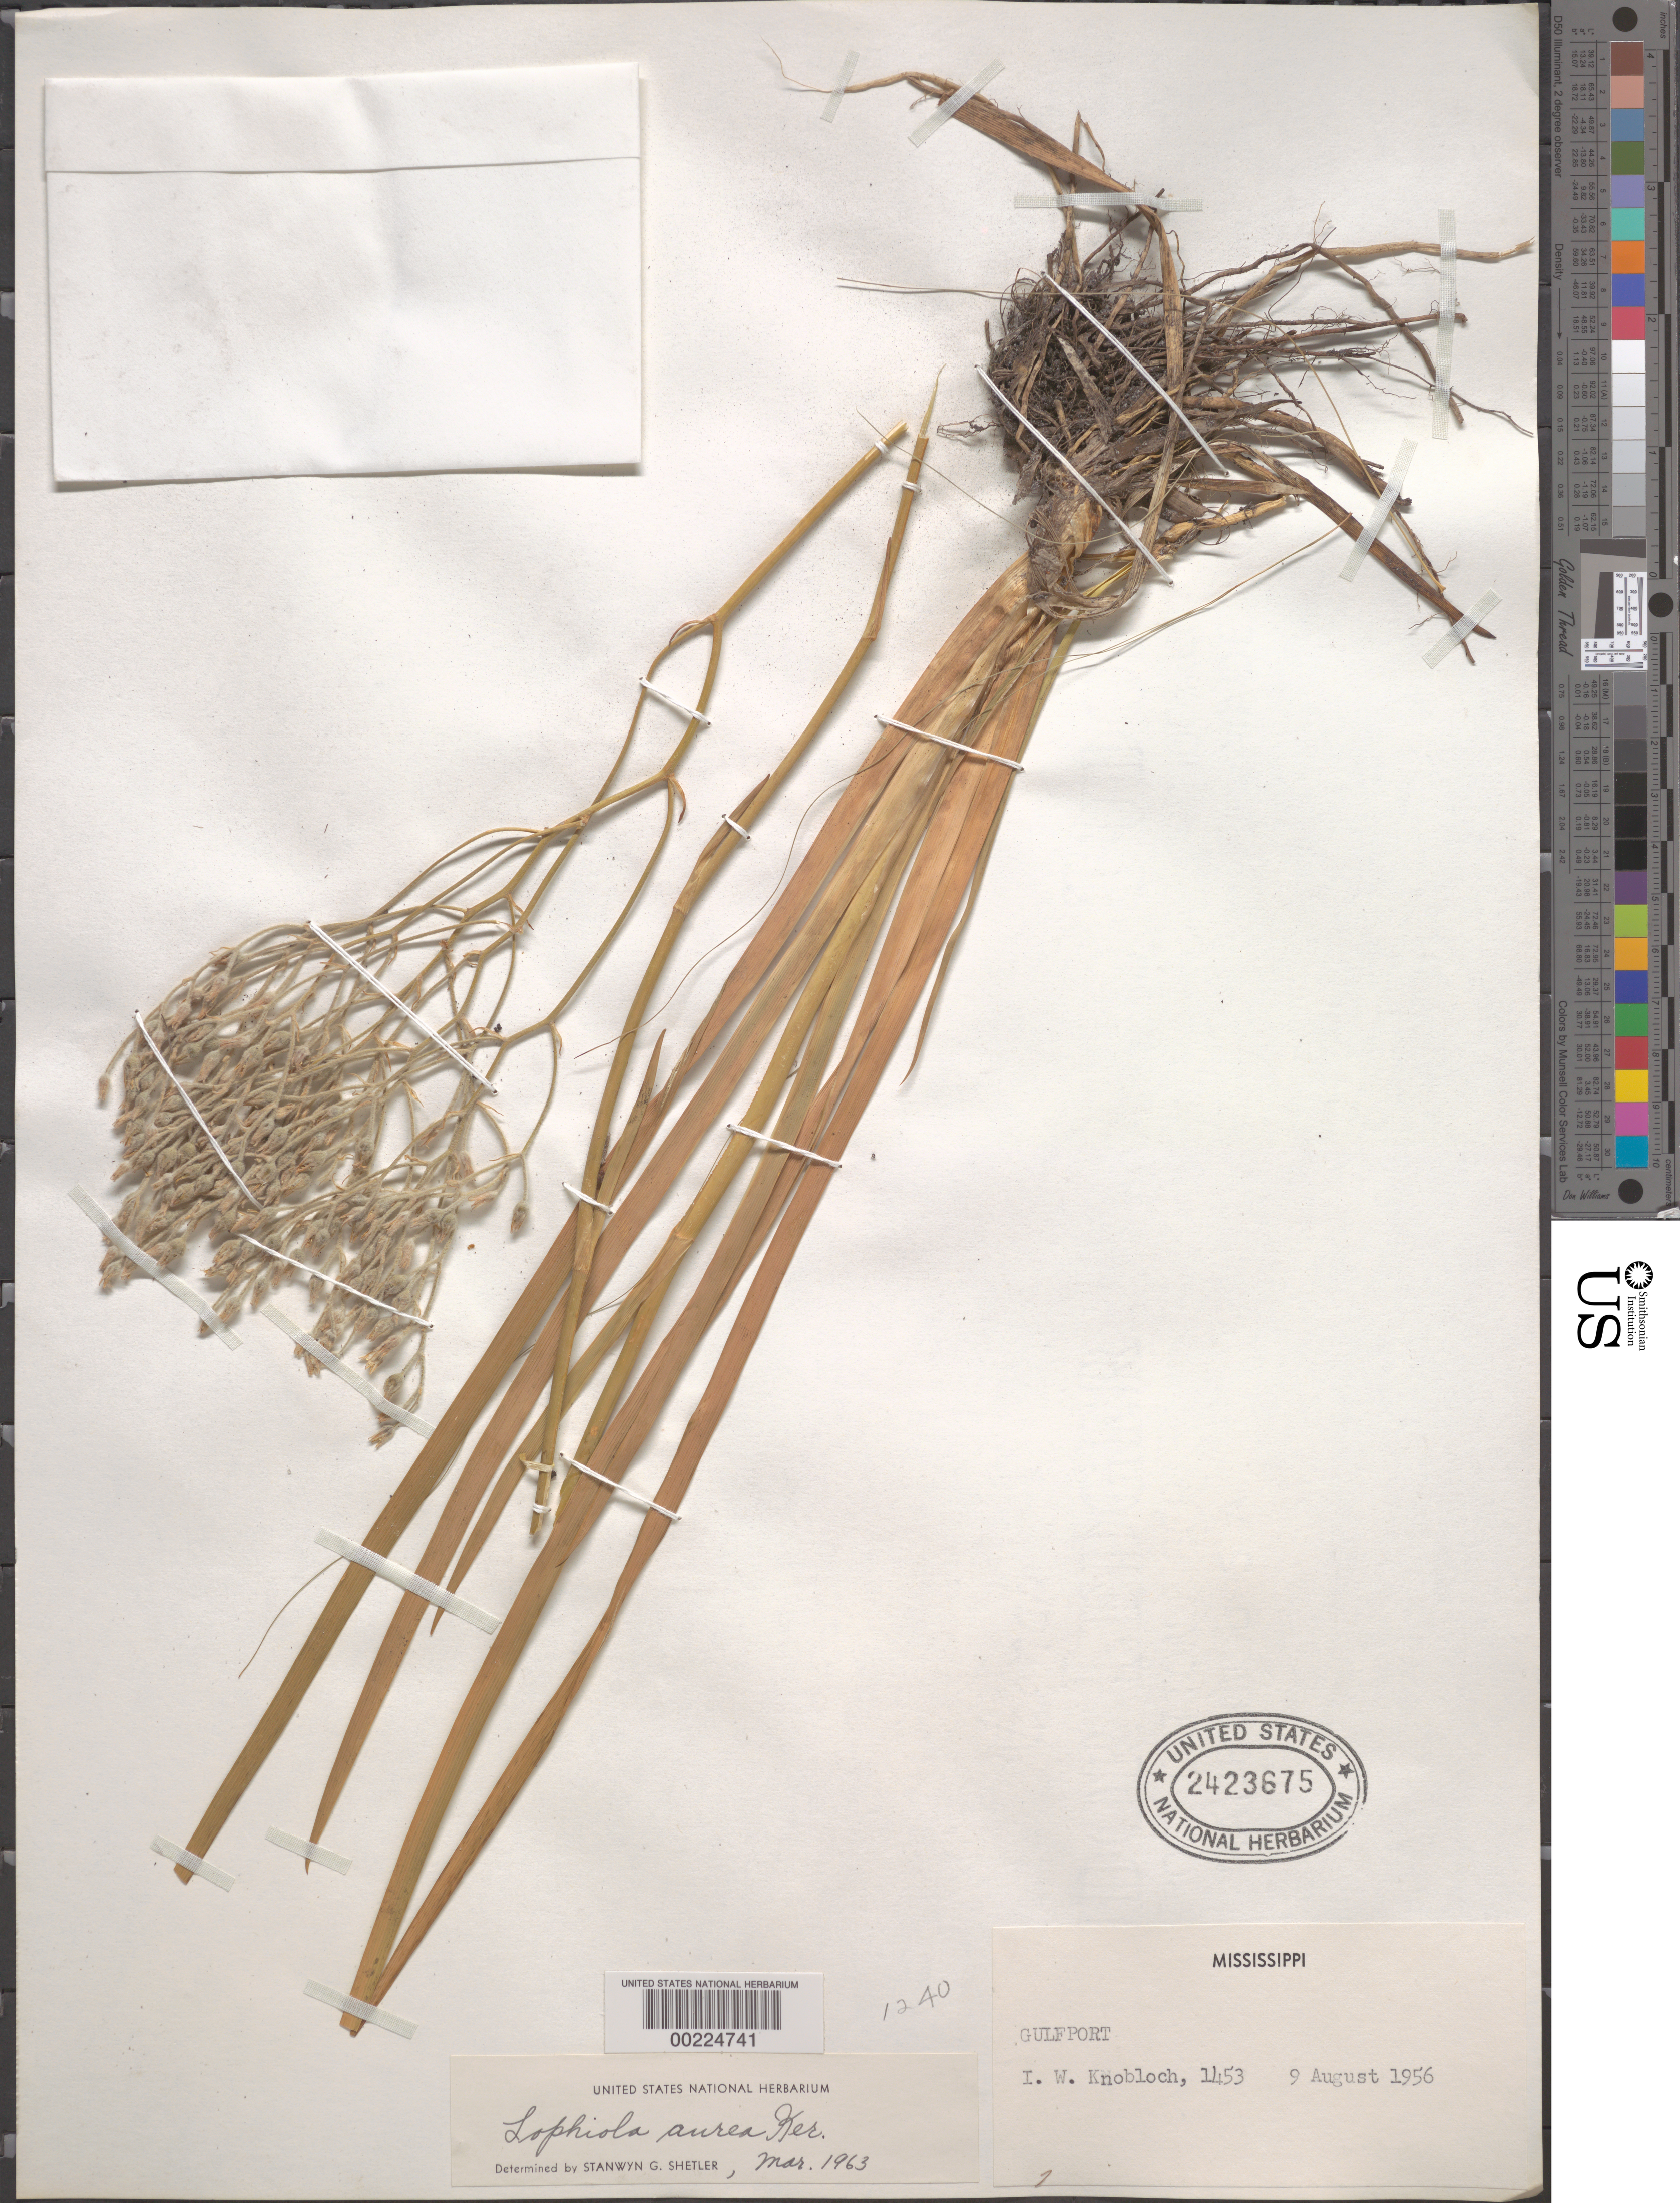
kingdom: Plantae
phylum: Tracheophyta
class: Liliopsida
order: Dioscoreales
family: Nartheciaceae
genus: Lophiola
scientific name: Lophiola aurea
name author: Ker Gawl.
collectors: I. W. Knobloch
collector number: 1453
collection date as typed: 09 Aug 1956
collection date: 1956-08-09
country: United States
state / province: Mississippi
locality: Gulfport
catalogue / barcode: US 2423675